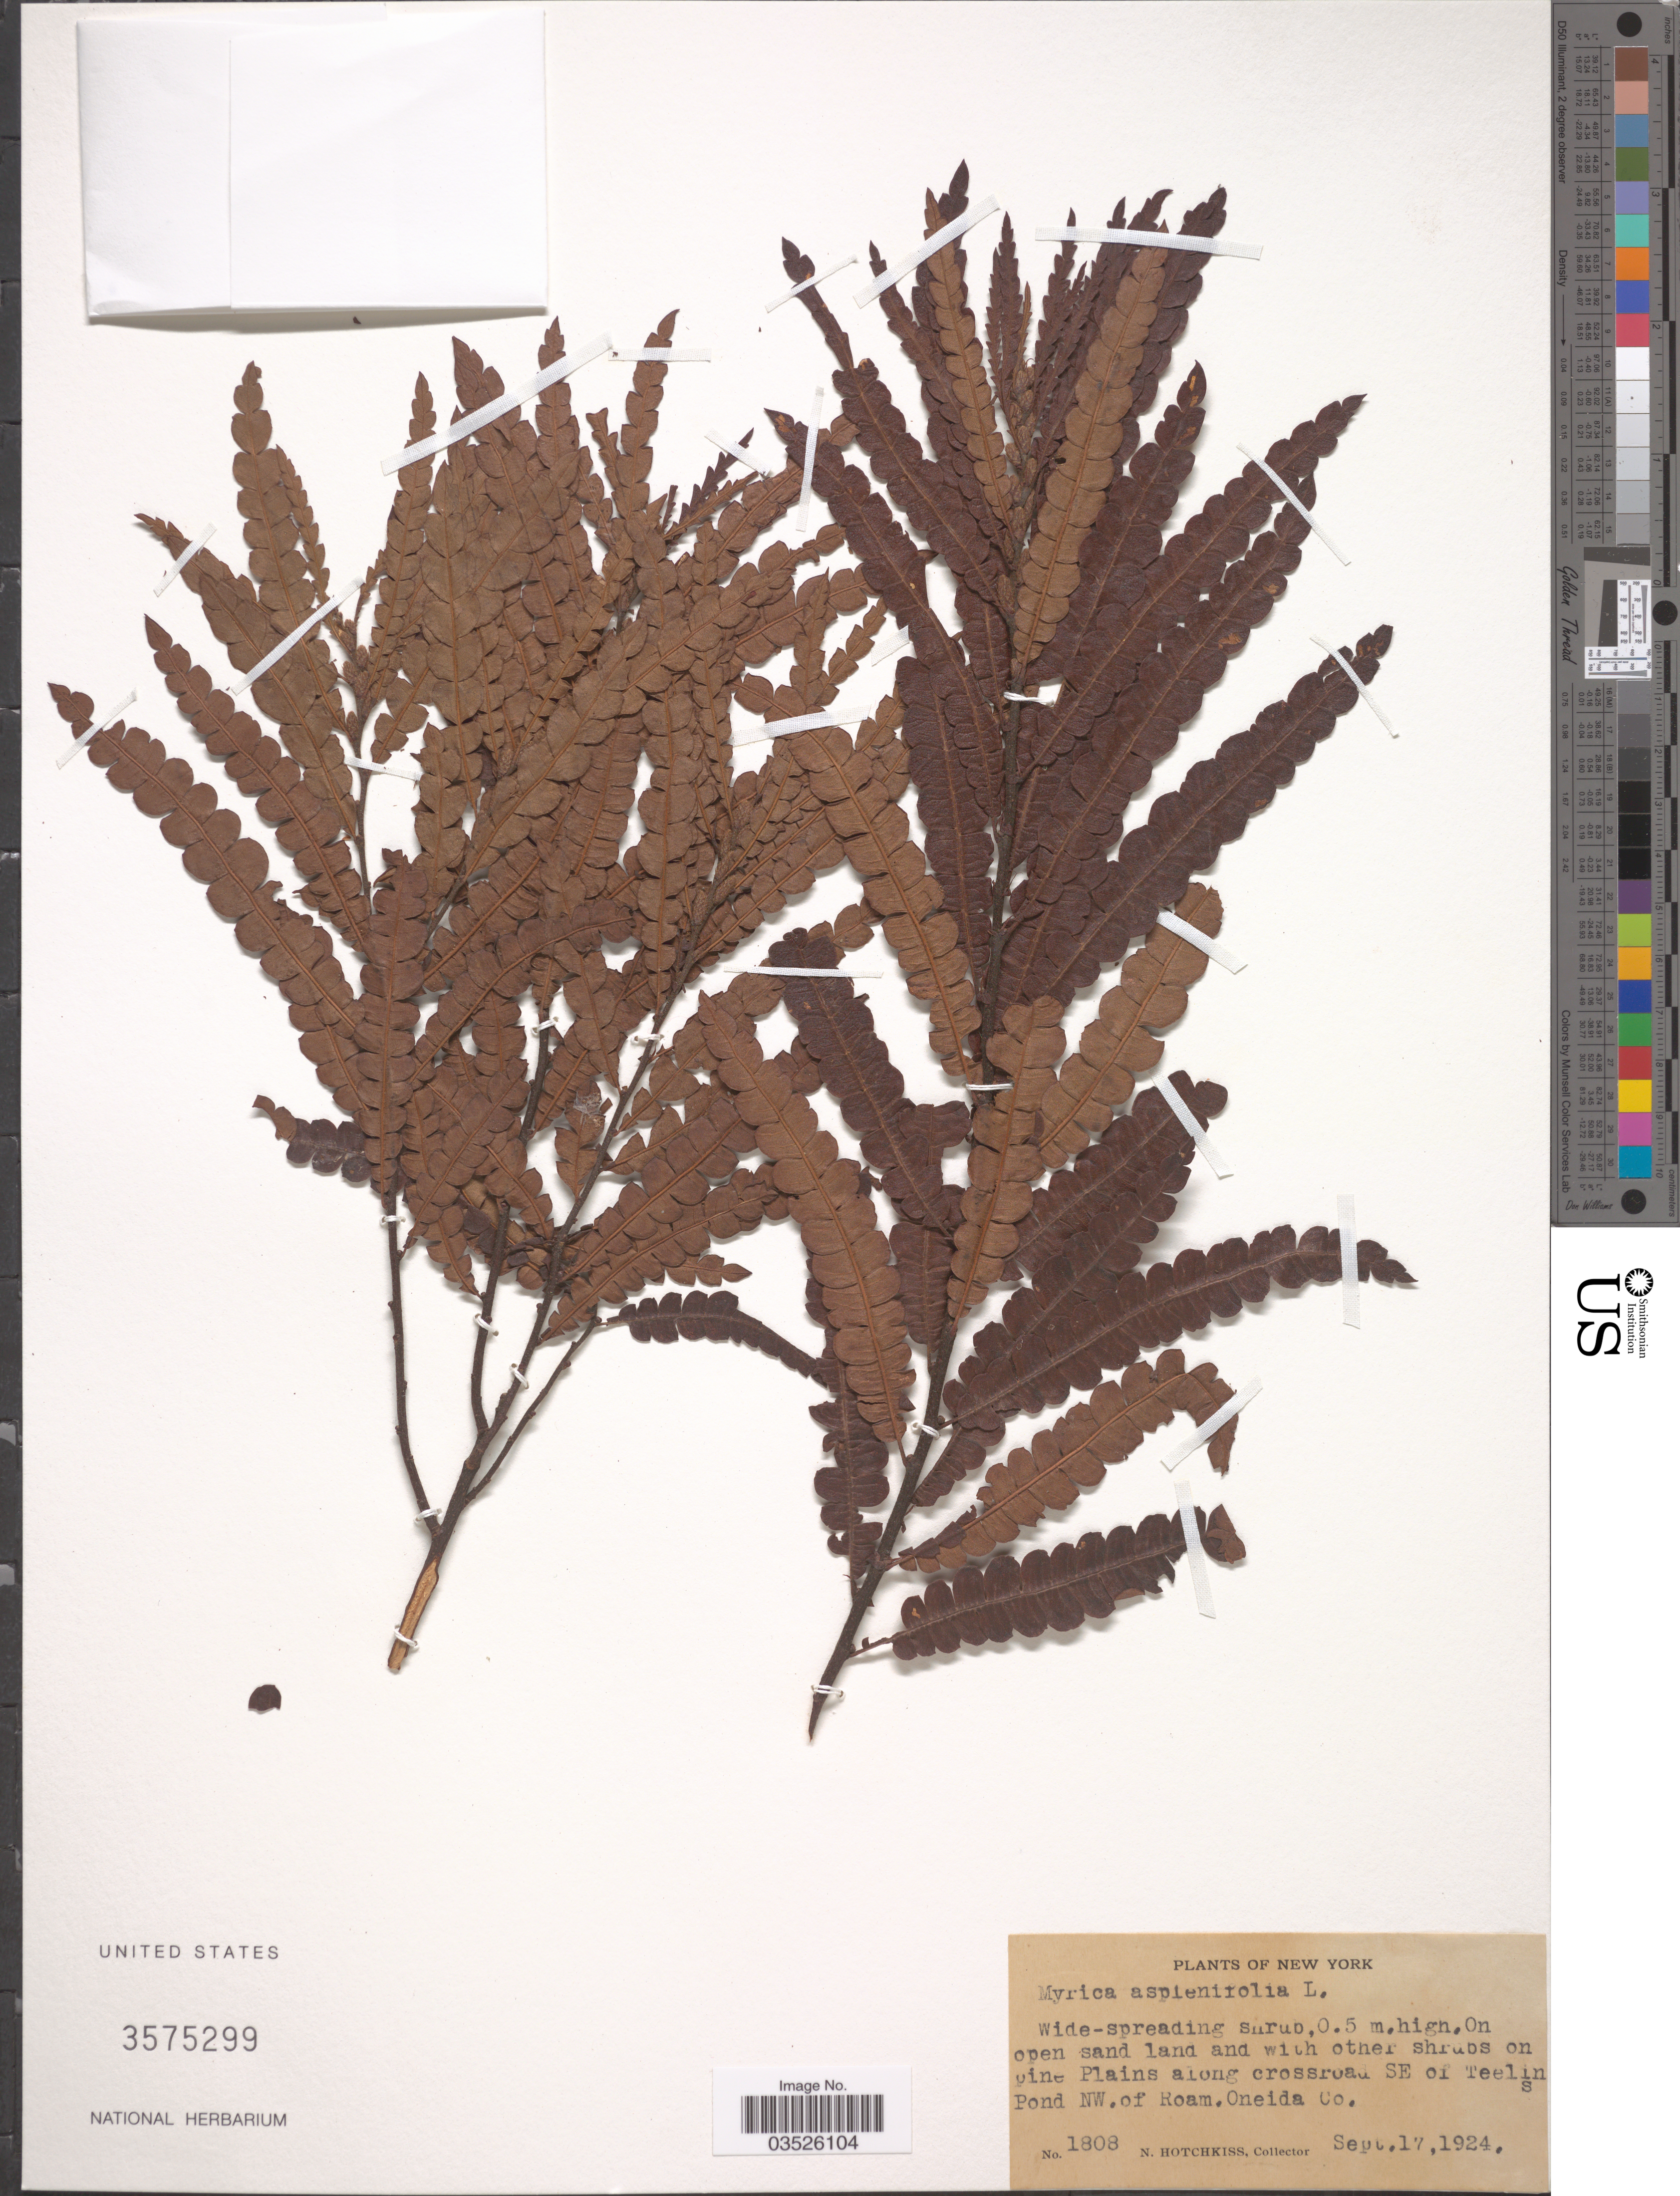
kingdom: Plantae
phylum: Tracheophyta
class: Magnoliopsida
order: Fagales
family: Myricaceae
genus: Comptonia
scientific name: Comptonia peregrina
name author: (L.) J.M. Coult.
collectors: N. Hotchkiss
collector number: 1808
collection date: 1924-09-17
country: United States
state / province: New York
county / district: Oneida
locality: Plains along crossroad SE of Teelins Pond NW. of Roam. Oneida Co.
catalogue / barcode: US 3575299